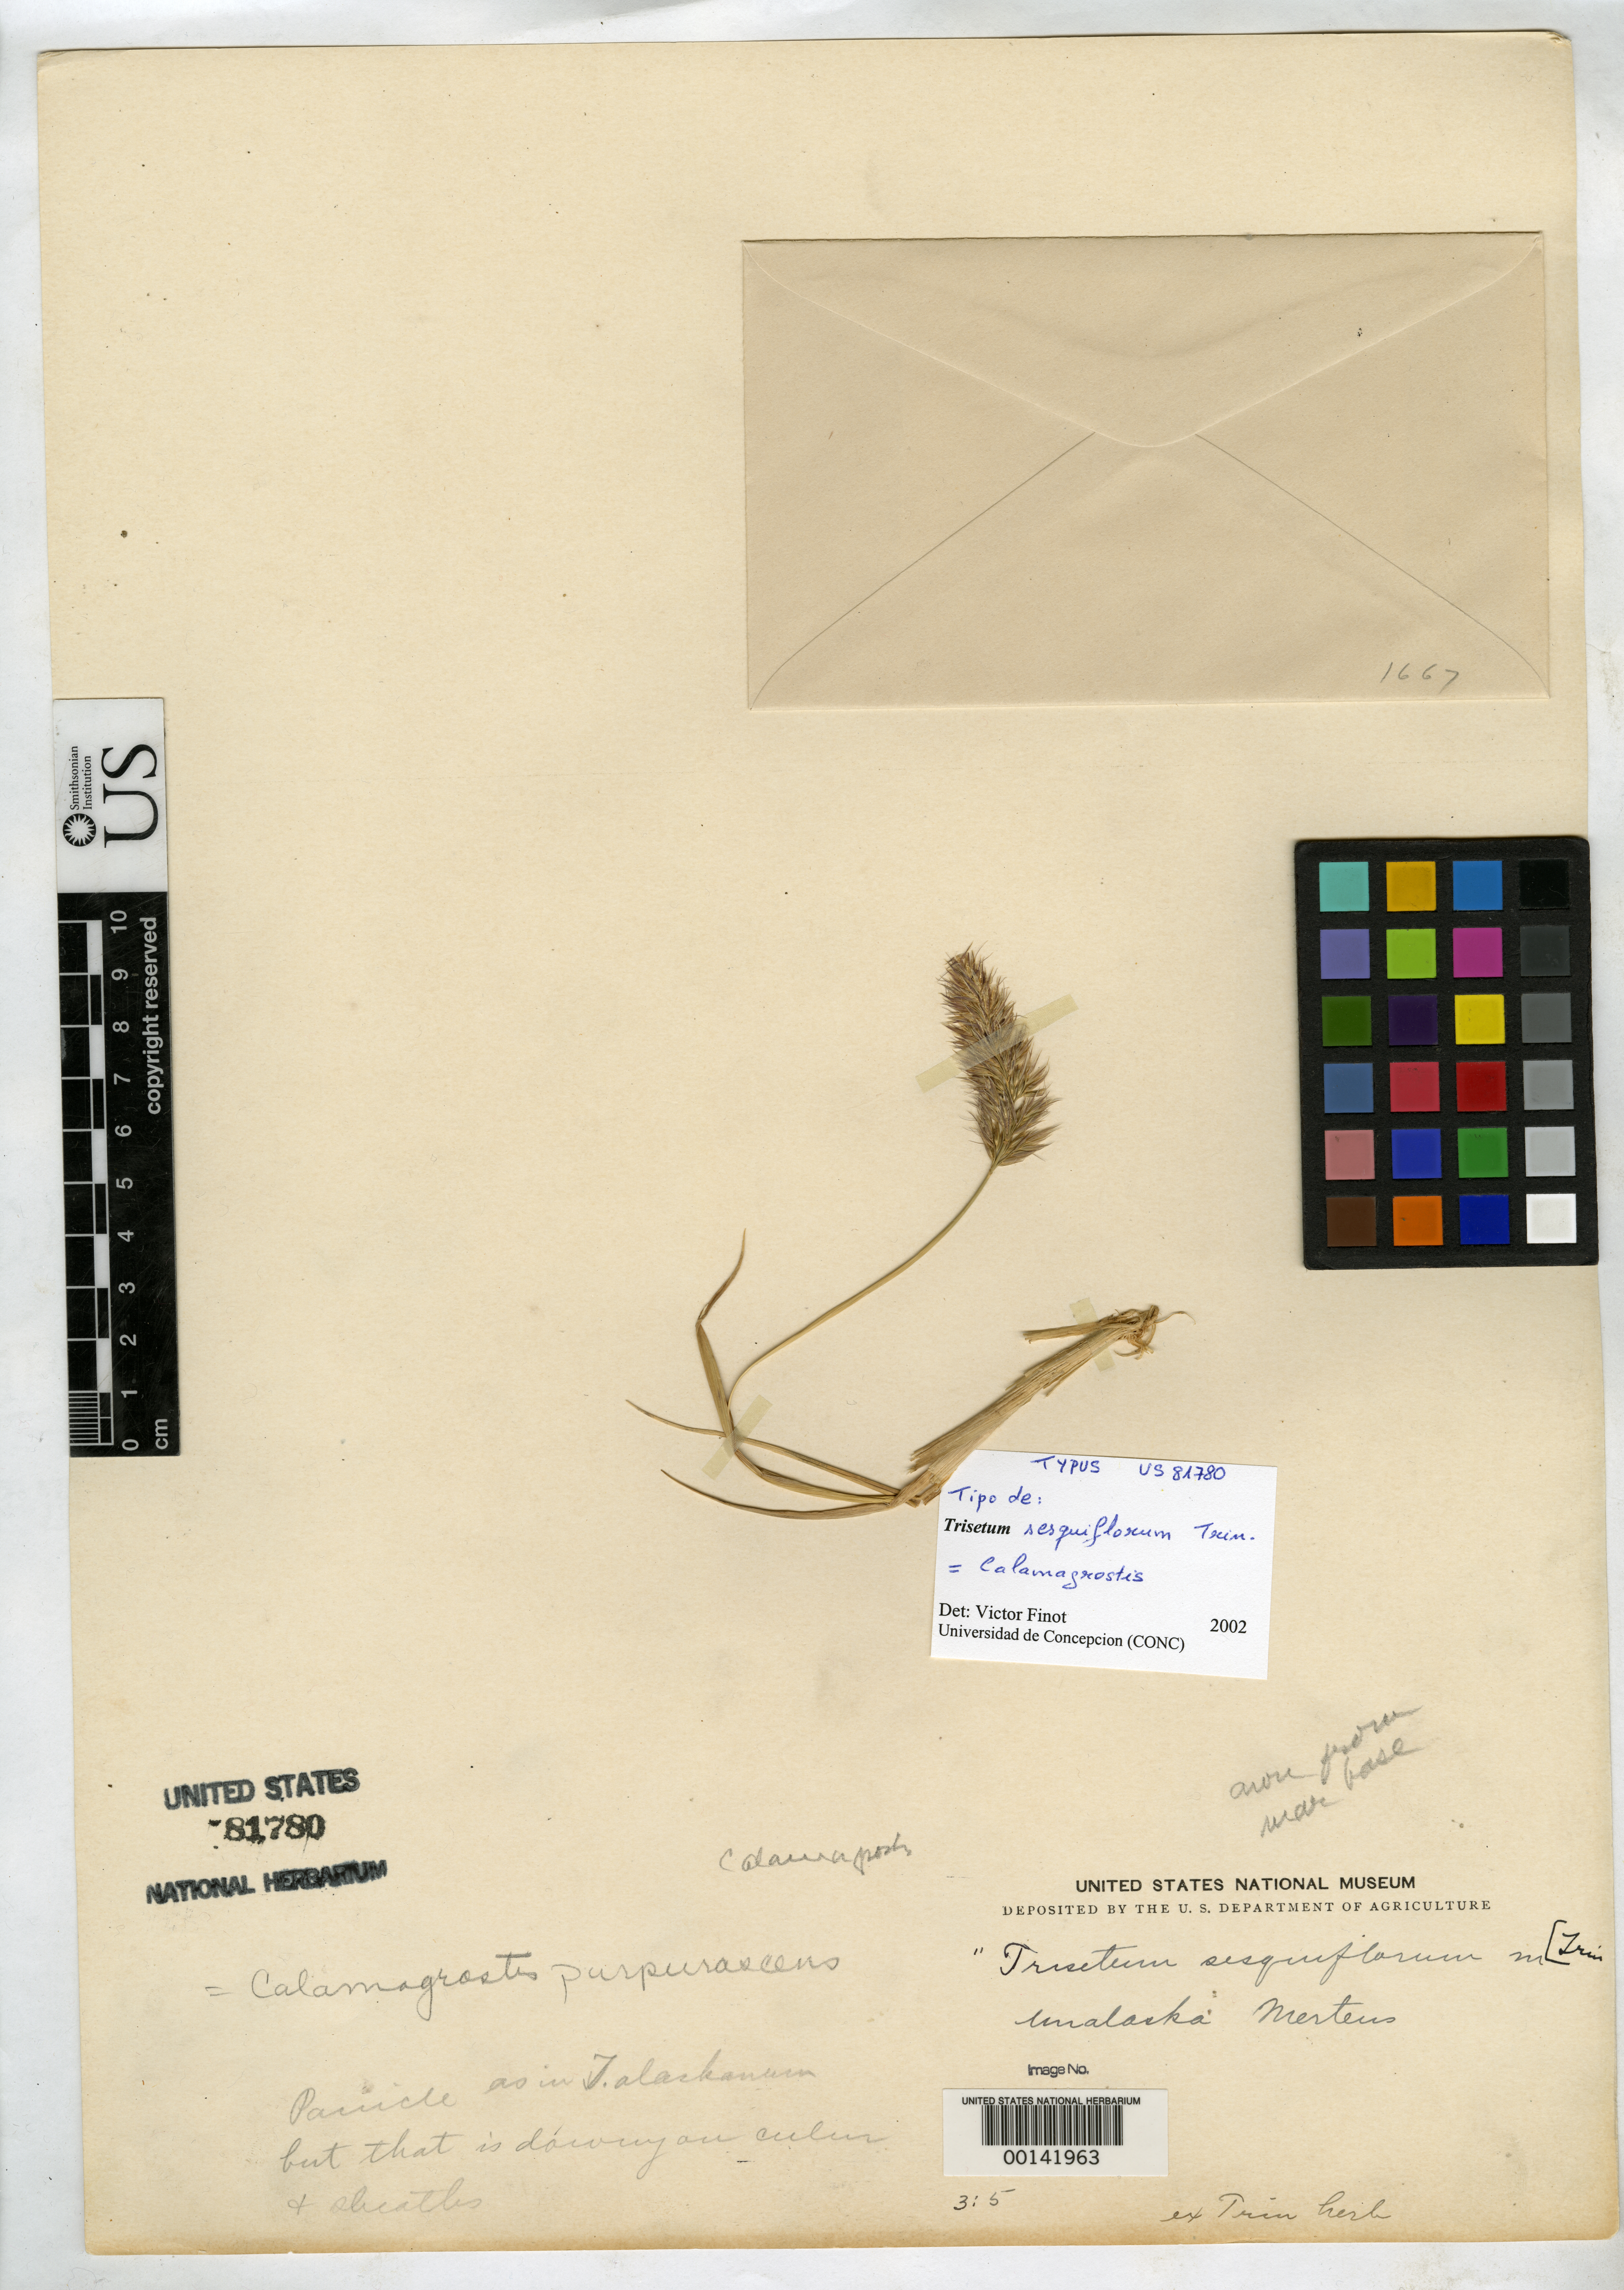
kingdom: Plantae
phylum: Tracheophyta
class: Liliopsida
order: Poales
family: Poaceae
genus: Trisetum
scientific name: Trisetum sesquiflorum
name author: Trin.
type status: Isotype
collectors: -. Kamtsch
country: United States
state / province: Alaska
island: Unalaska Island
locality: Unalaska.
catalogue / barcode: US 81780